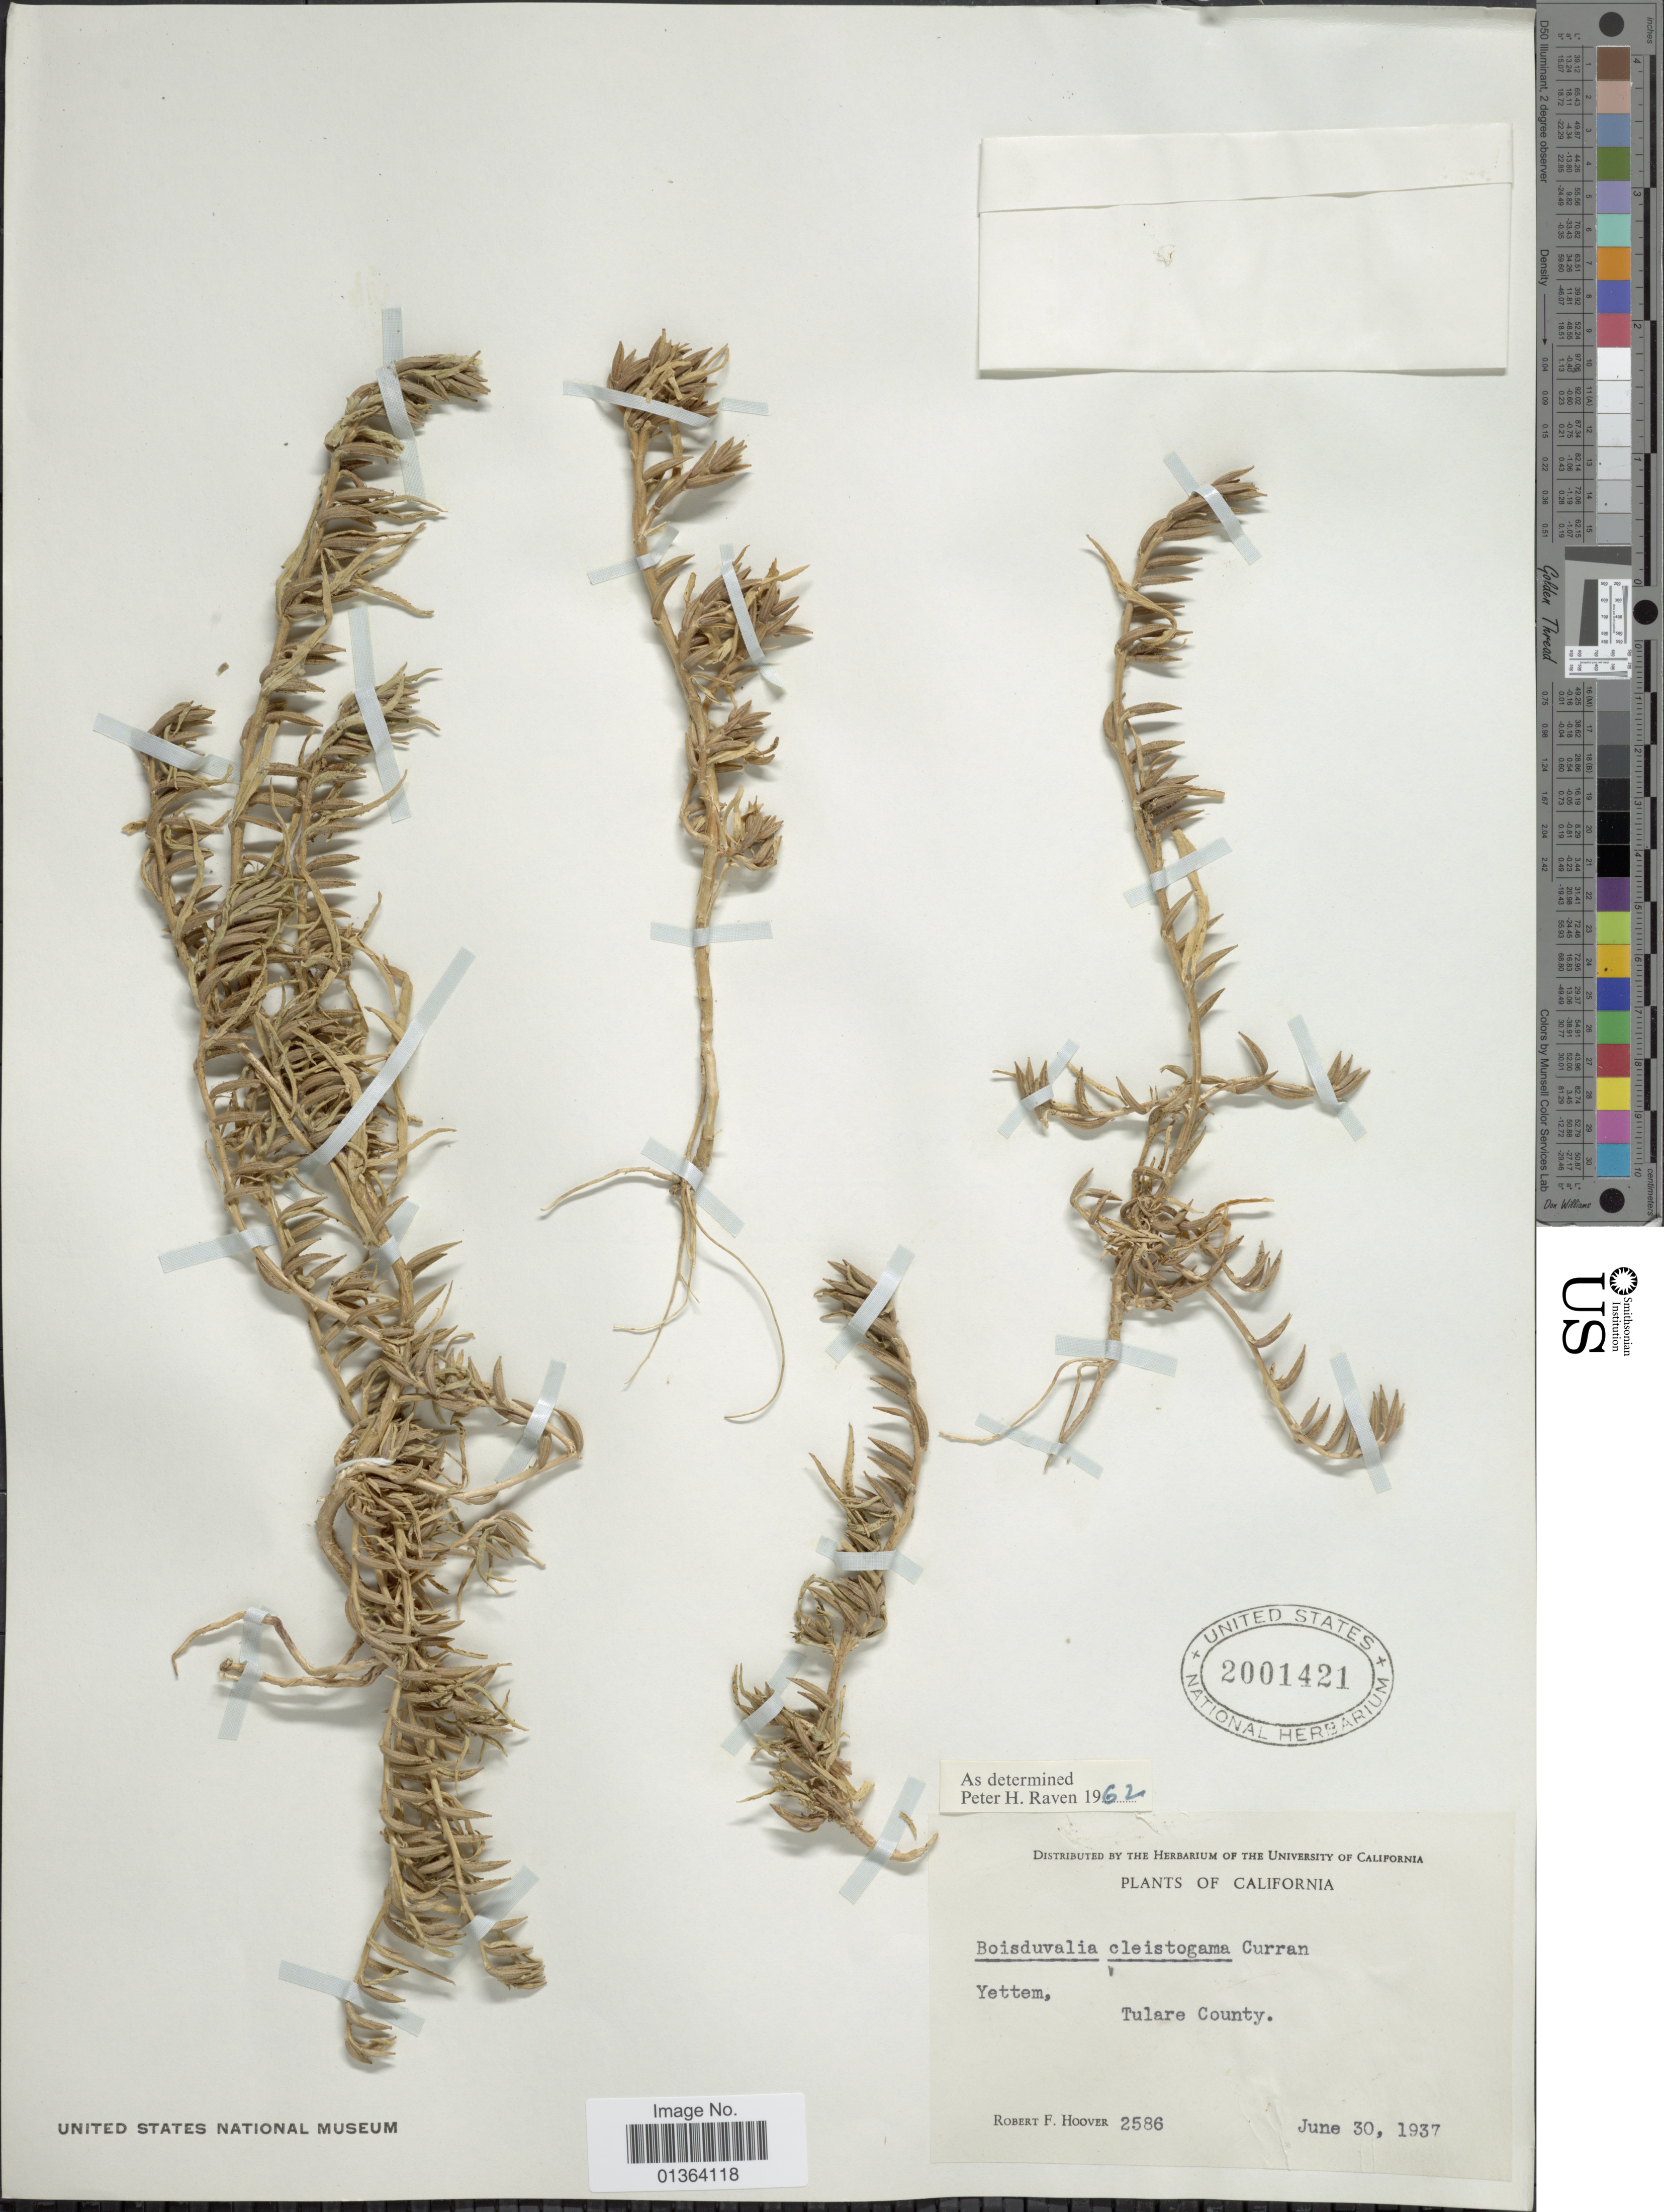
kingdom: Plantae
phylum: Tracheophyta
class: Magnoliopsida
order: Myrtales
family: Onagraceae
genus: Epilobium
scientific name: Epilobium cleistogamum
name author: (Curran) Hoch & P.H. Raven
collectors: R. F. Hoover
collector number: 2586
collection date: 1937-06-30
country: United States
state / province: California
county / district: Tulare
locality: Yettem, Tulare County.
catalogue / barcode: US 2001421